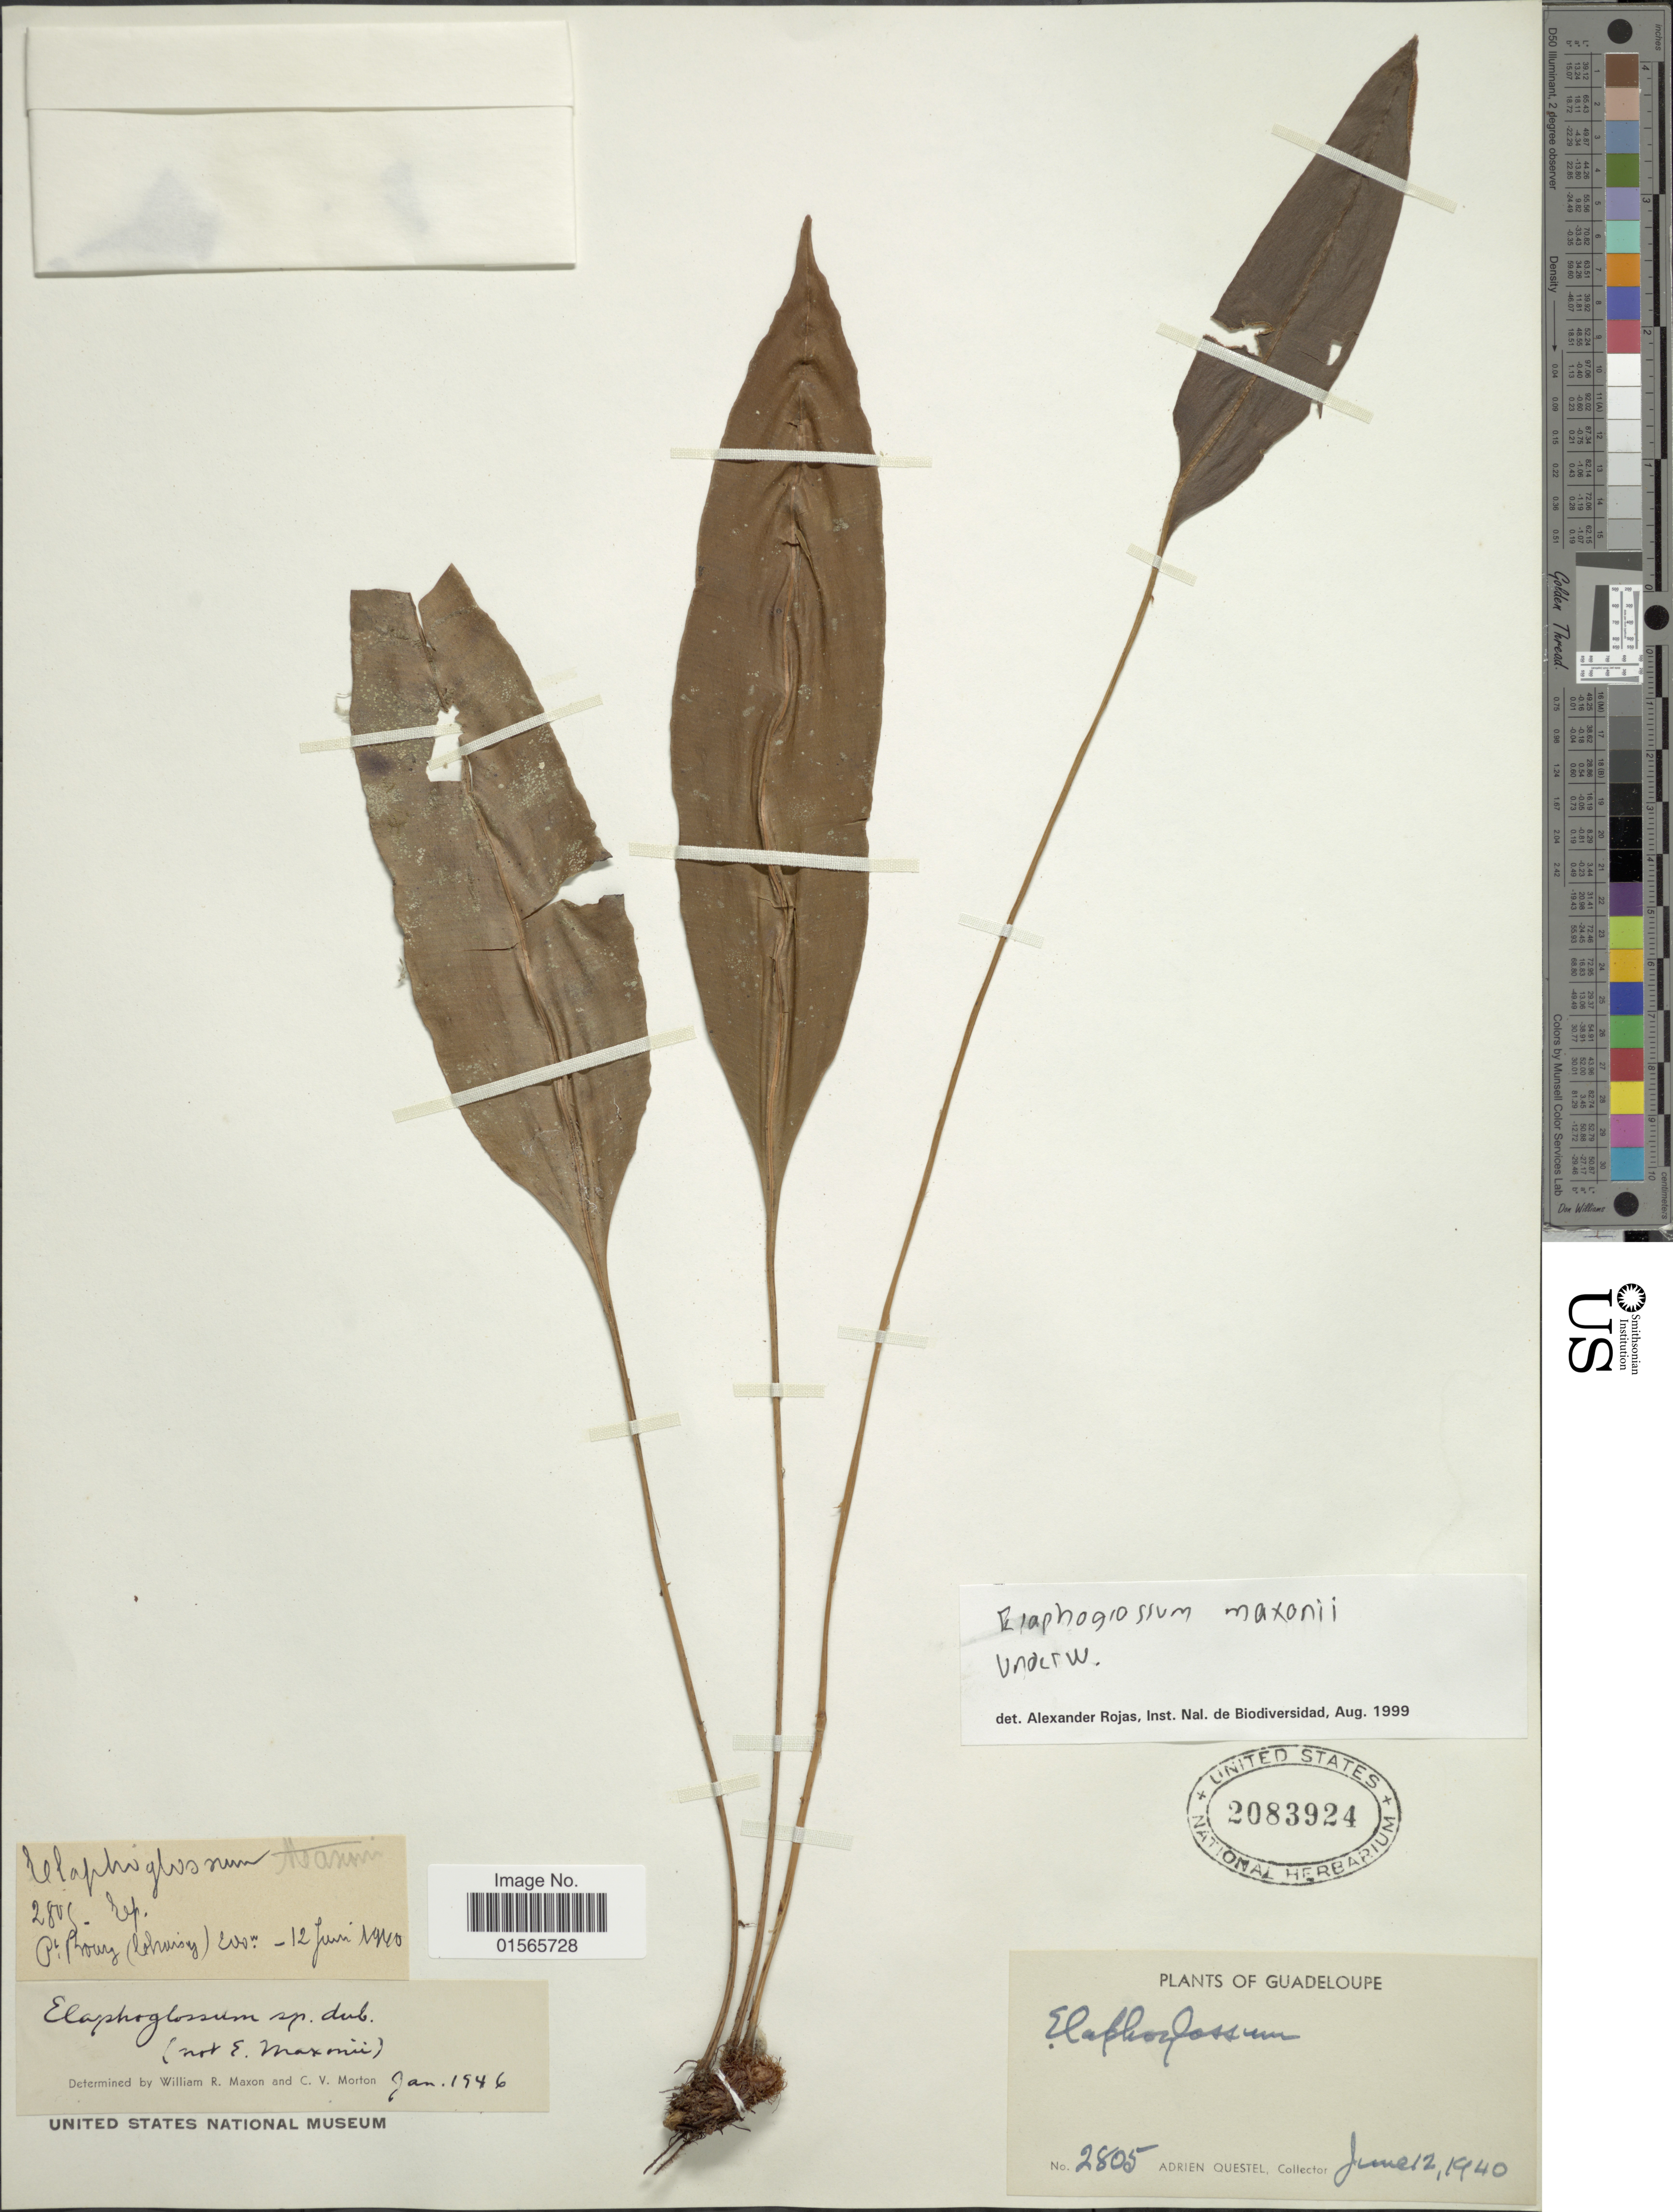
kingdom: Plantae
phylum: Tracheophyta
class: Polypodiopsida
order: Polypodiales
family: Dryopteridaceae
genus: Elaphoglossum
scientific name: Elaphoglossum maxonii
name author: Underw. ex C.V. Morton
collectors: A. Questel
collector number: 2805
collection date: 1940-06-12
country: Guadeloupe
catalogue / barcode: US 2083924